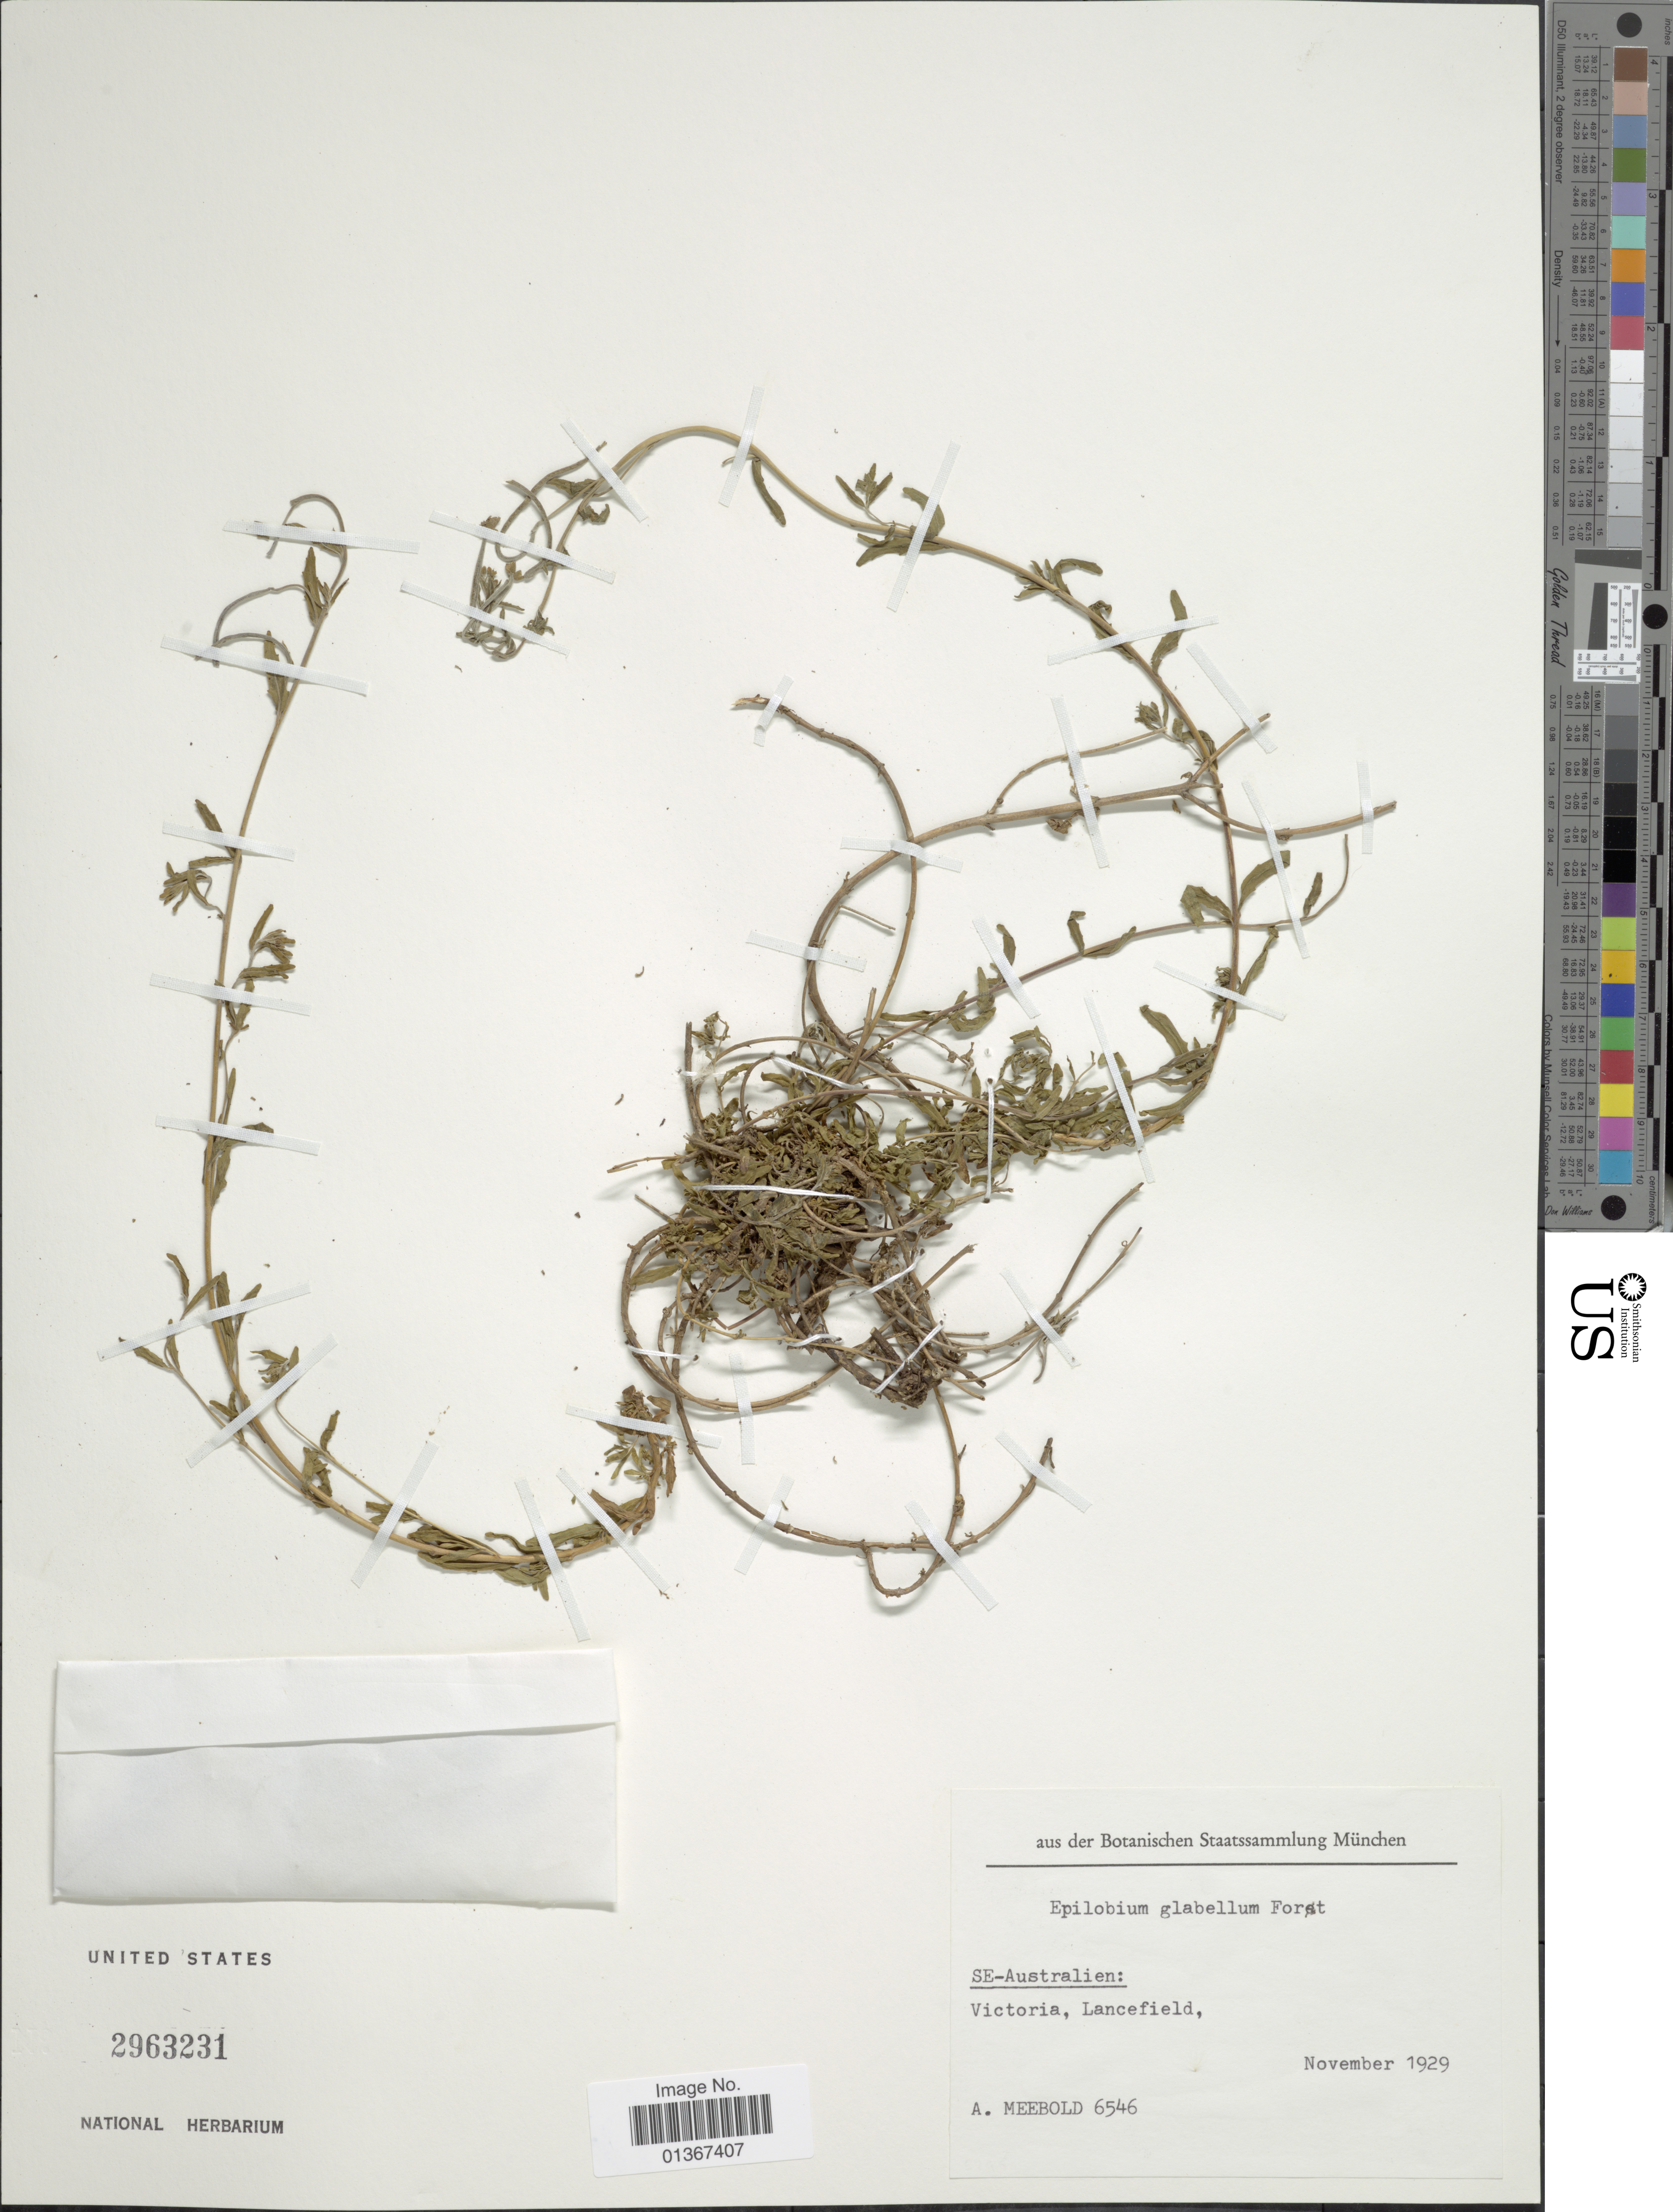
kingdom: Plantae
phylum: Tracheophyta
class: Magnoliopsida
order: Myrtales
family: Onagraceae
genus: Epilobium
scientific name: Epilobium glabellum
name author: G. Forst.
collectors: A. Meebold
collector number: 6546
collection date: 1929-11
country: Australia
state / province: Victoria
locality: SE-Australien: Victoria, Lancefield.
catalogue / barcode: US 2963231